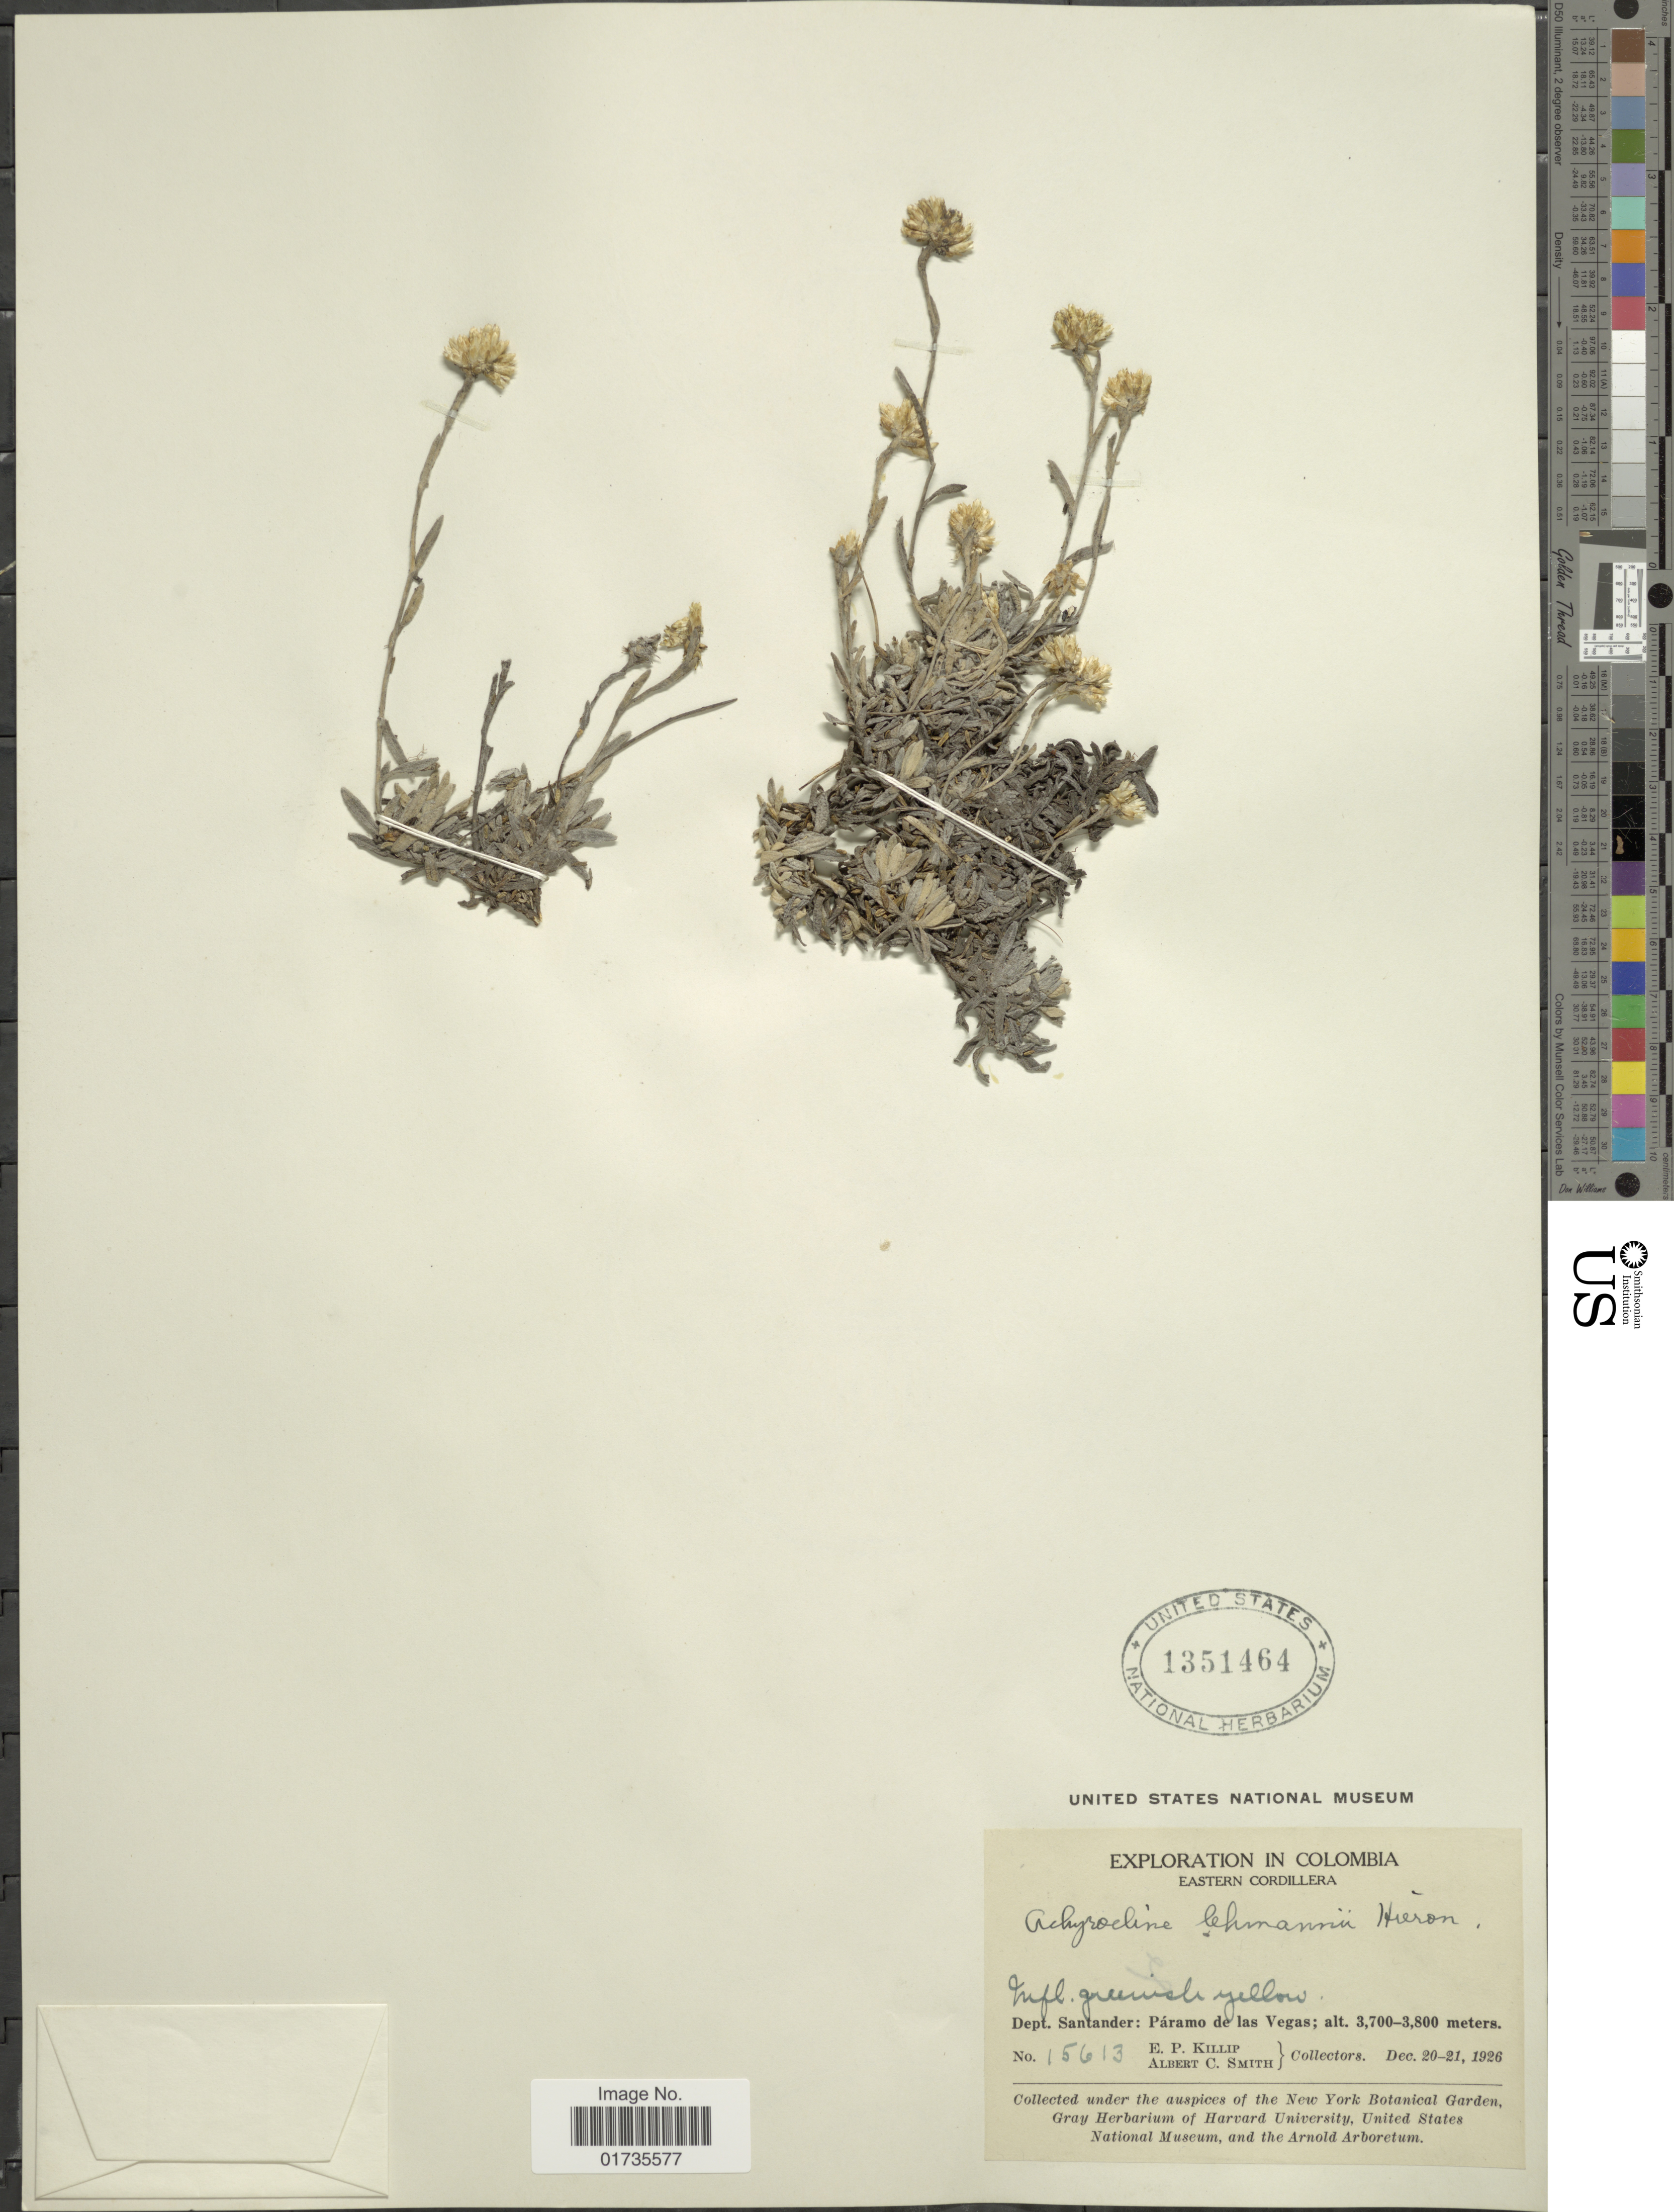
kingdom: Plantae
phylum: Tracheophyta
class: Magnoliopsida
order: Asterales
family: Asteraceae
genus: Achyrocline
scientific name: Achyrocline lehmanni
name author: Hieron.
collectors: E. P. Killip & A. C. Smith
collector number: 15613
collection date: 1926-12-20/1926-12-21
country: Colombia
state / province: Santander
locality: Colombia. Eastern Cordillera. Dept. Santander: Paramo de las Vegas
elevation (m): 3700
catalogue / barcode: US 1351464